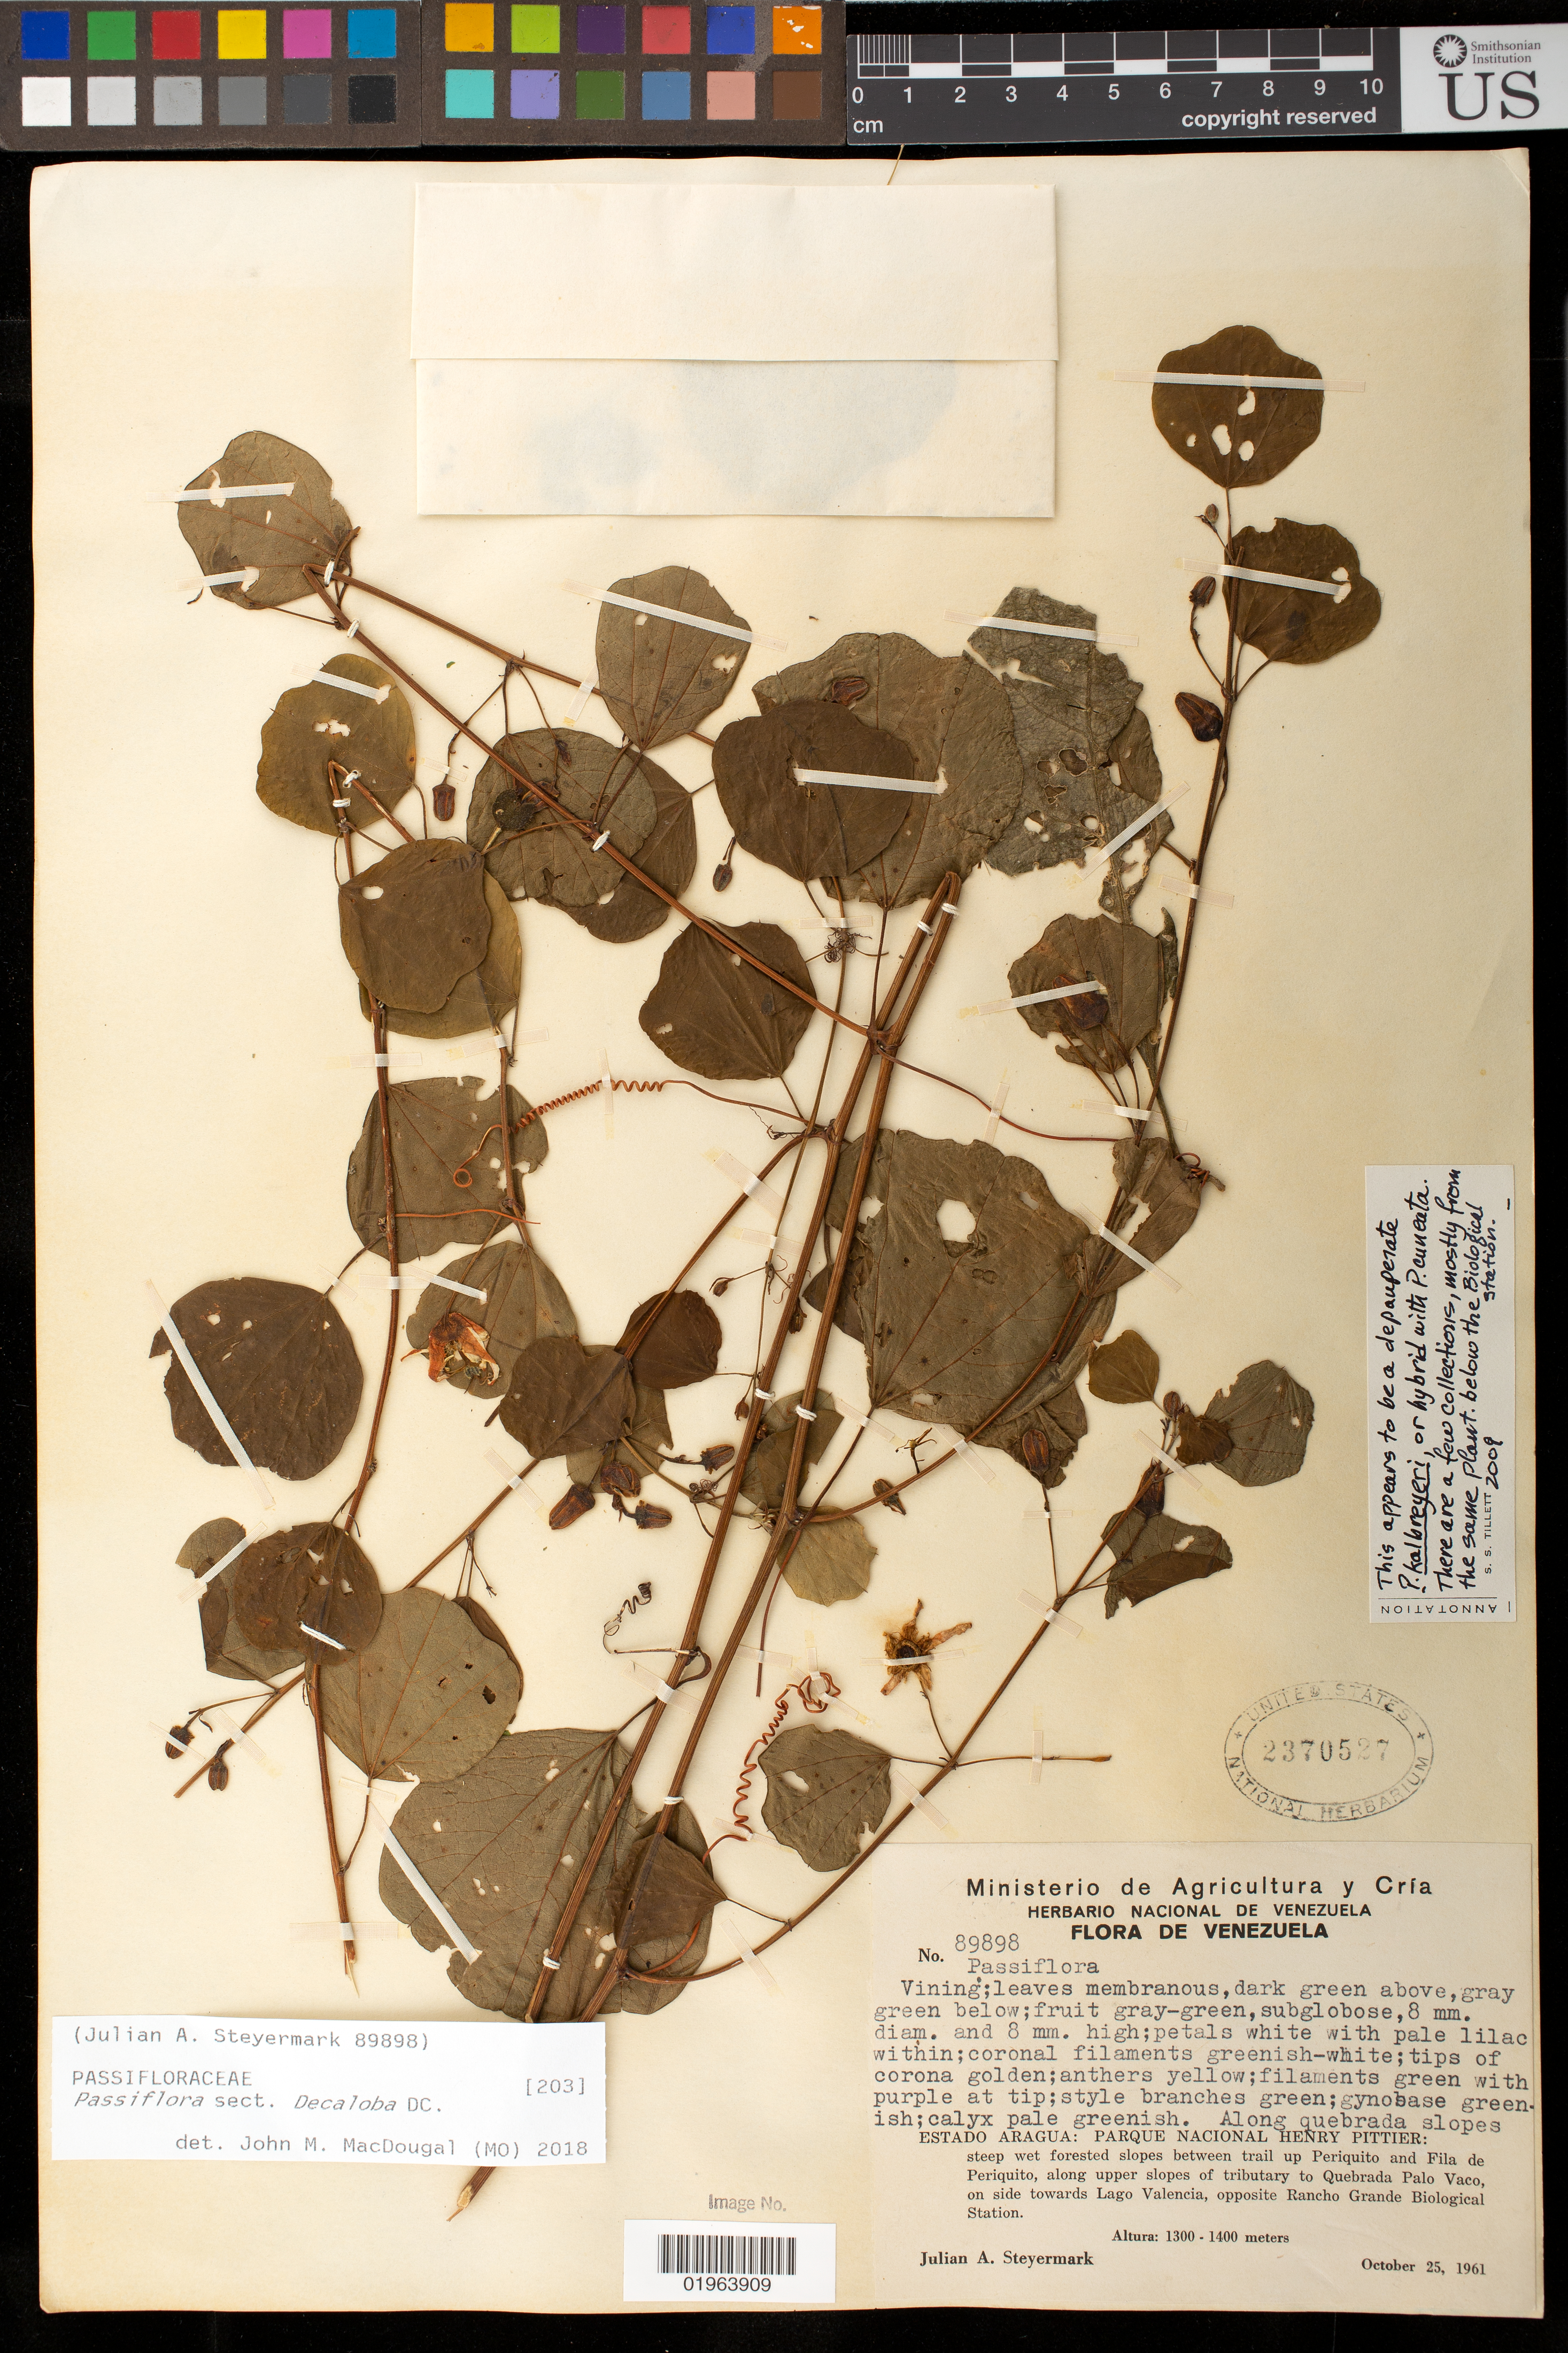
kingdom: Plantae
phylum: Tracheophyta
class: Magnoliopsida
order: Malpighiales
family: Passifloraceae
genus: Passiflora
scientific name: Passiflora sect. Decaloba DC.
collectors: J. Steyermark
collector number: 89898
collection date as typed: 25 Oct 1961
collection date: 1961-10-25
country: Venezuela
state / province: Aragua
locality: Parque Nacional Henry Pittier: steep wet forested slopes between trail up Periquito and Fila de Periquito, along upper slopes of tributary to Quebrada Palo Vaco, on side towards Lago Valencia, opposite Rancho Grande Biological Station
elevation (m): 1300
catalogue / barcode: US 2370527